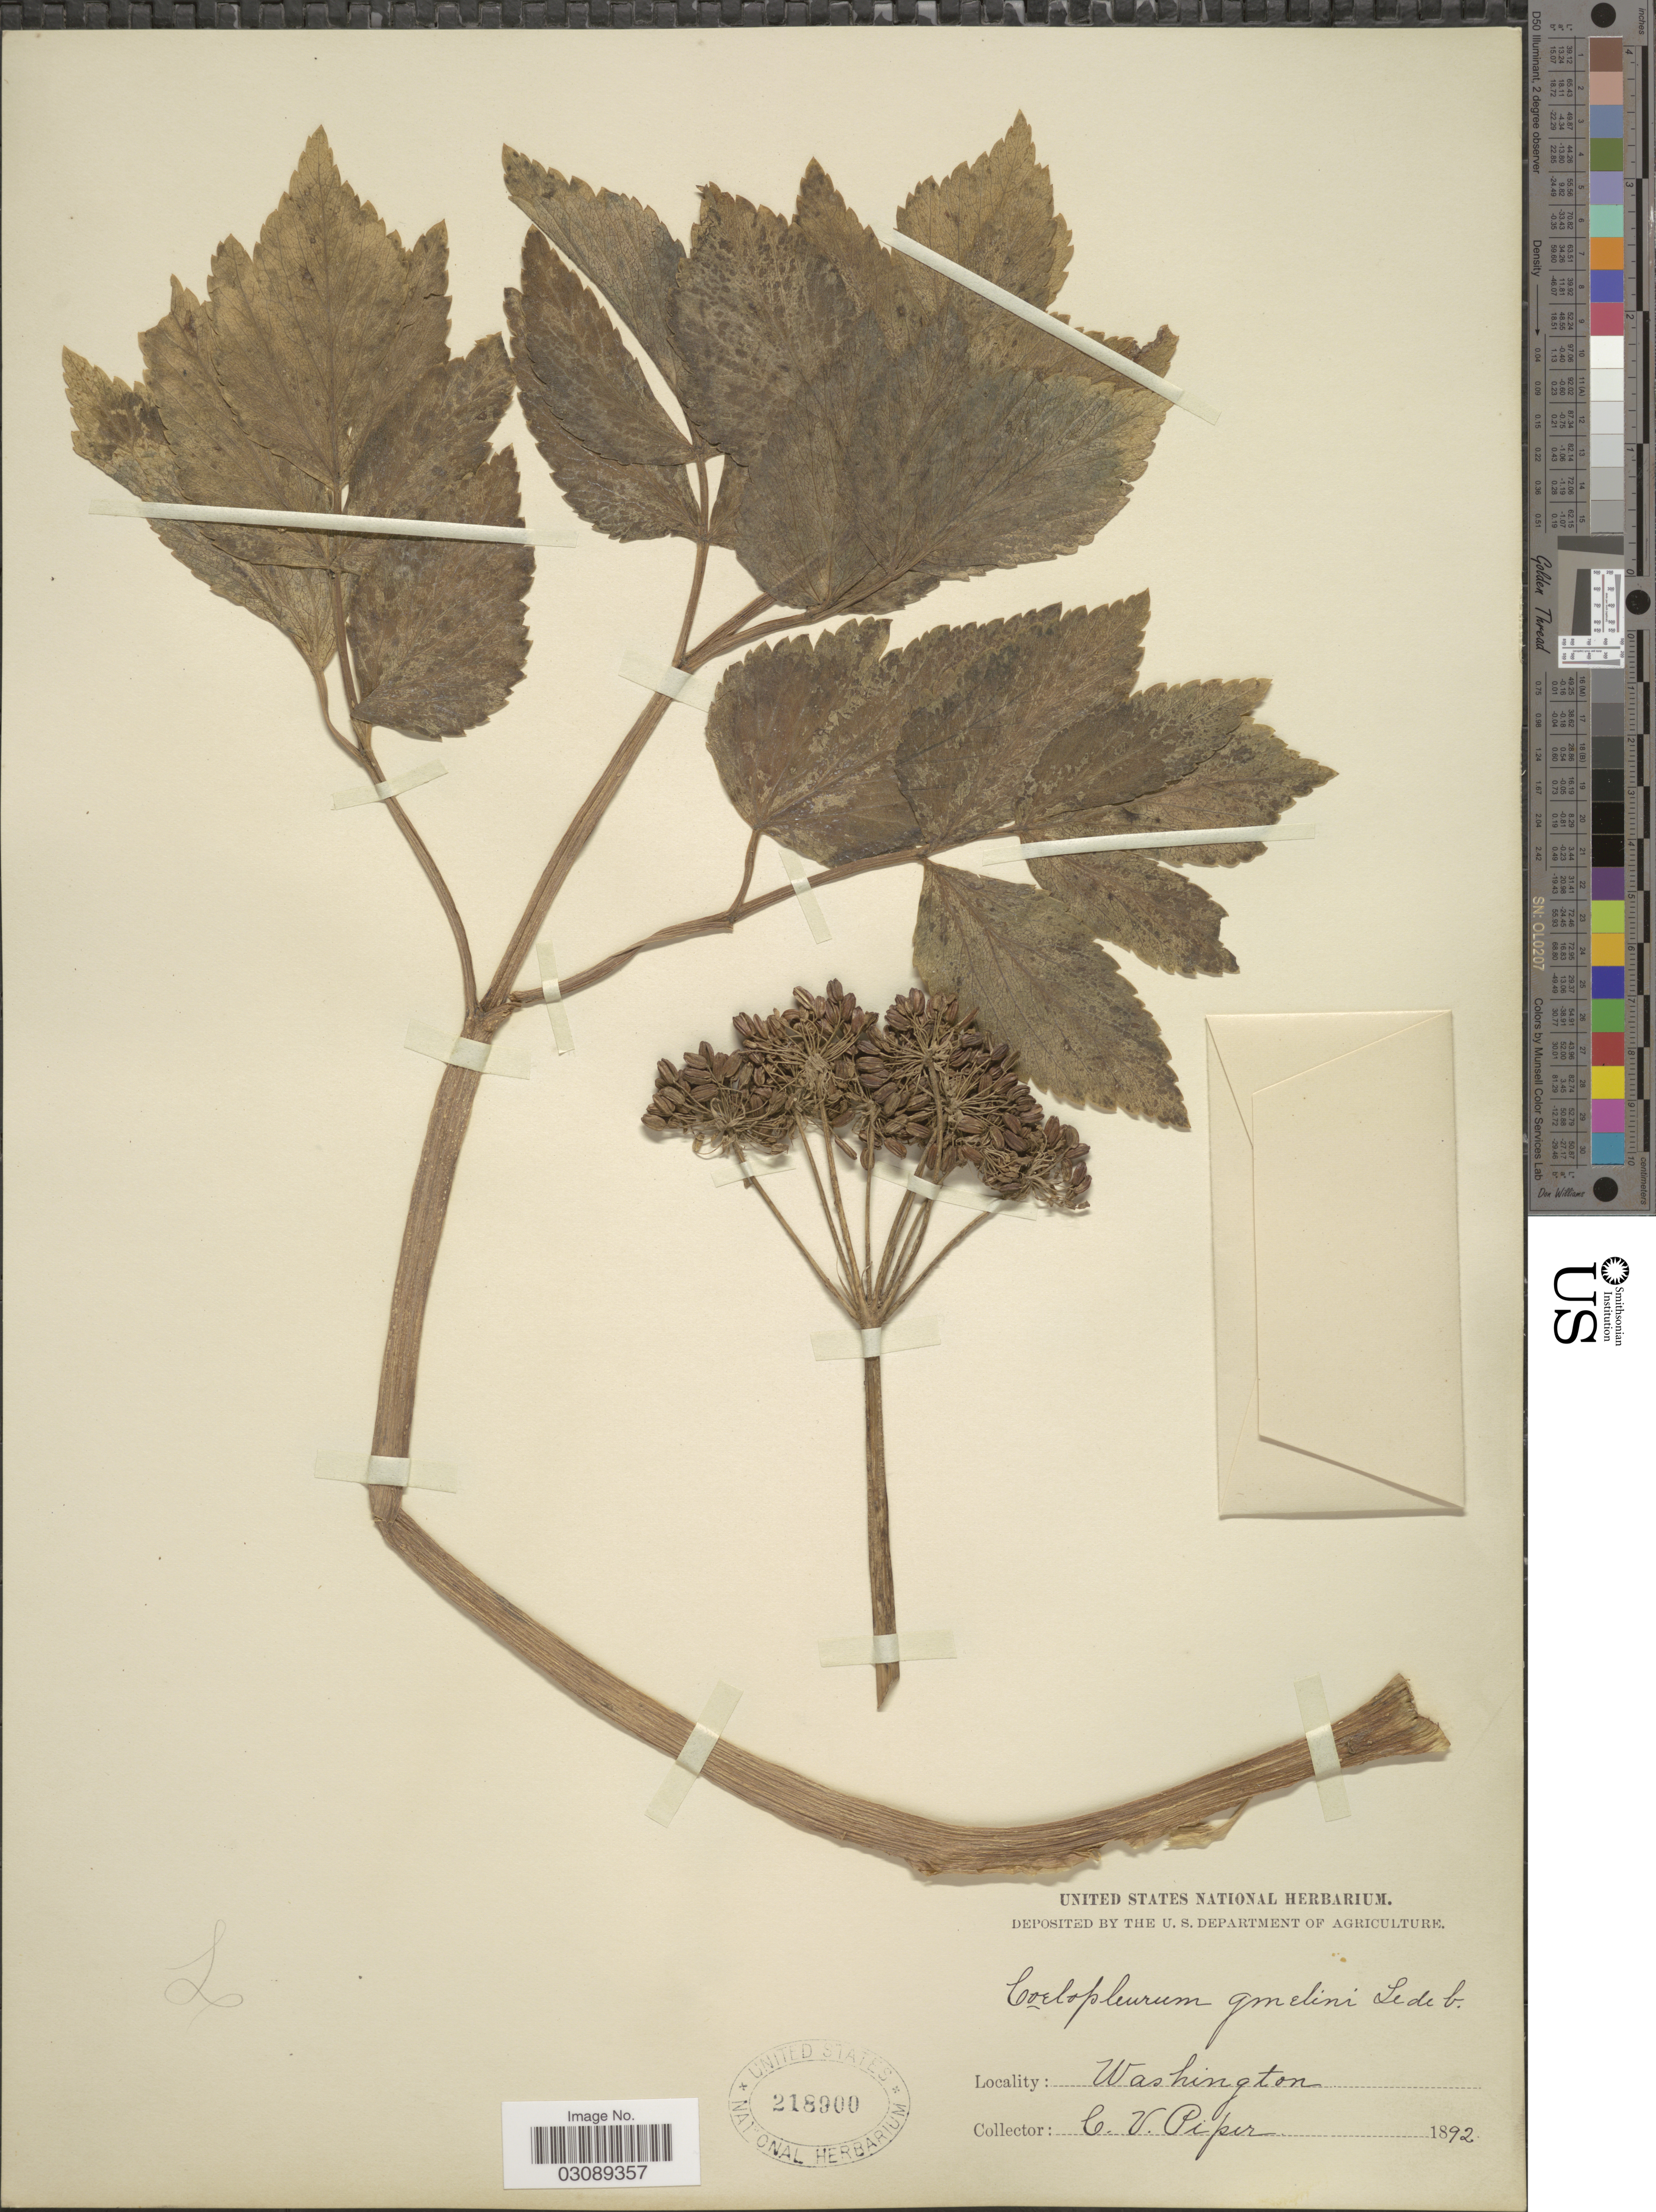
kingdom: Plantae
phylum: Tracheophyta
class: Magnoliopsida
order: Apiales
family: Apiaceae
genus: Coelopleurum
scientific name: Coelopleurum longipes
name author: J.M. Coult. & Rose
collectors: C. V. Piper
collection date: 1892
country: United States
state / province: Washington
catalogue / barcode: US 218900